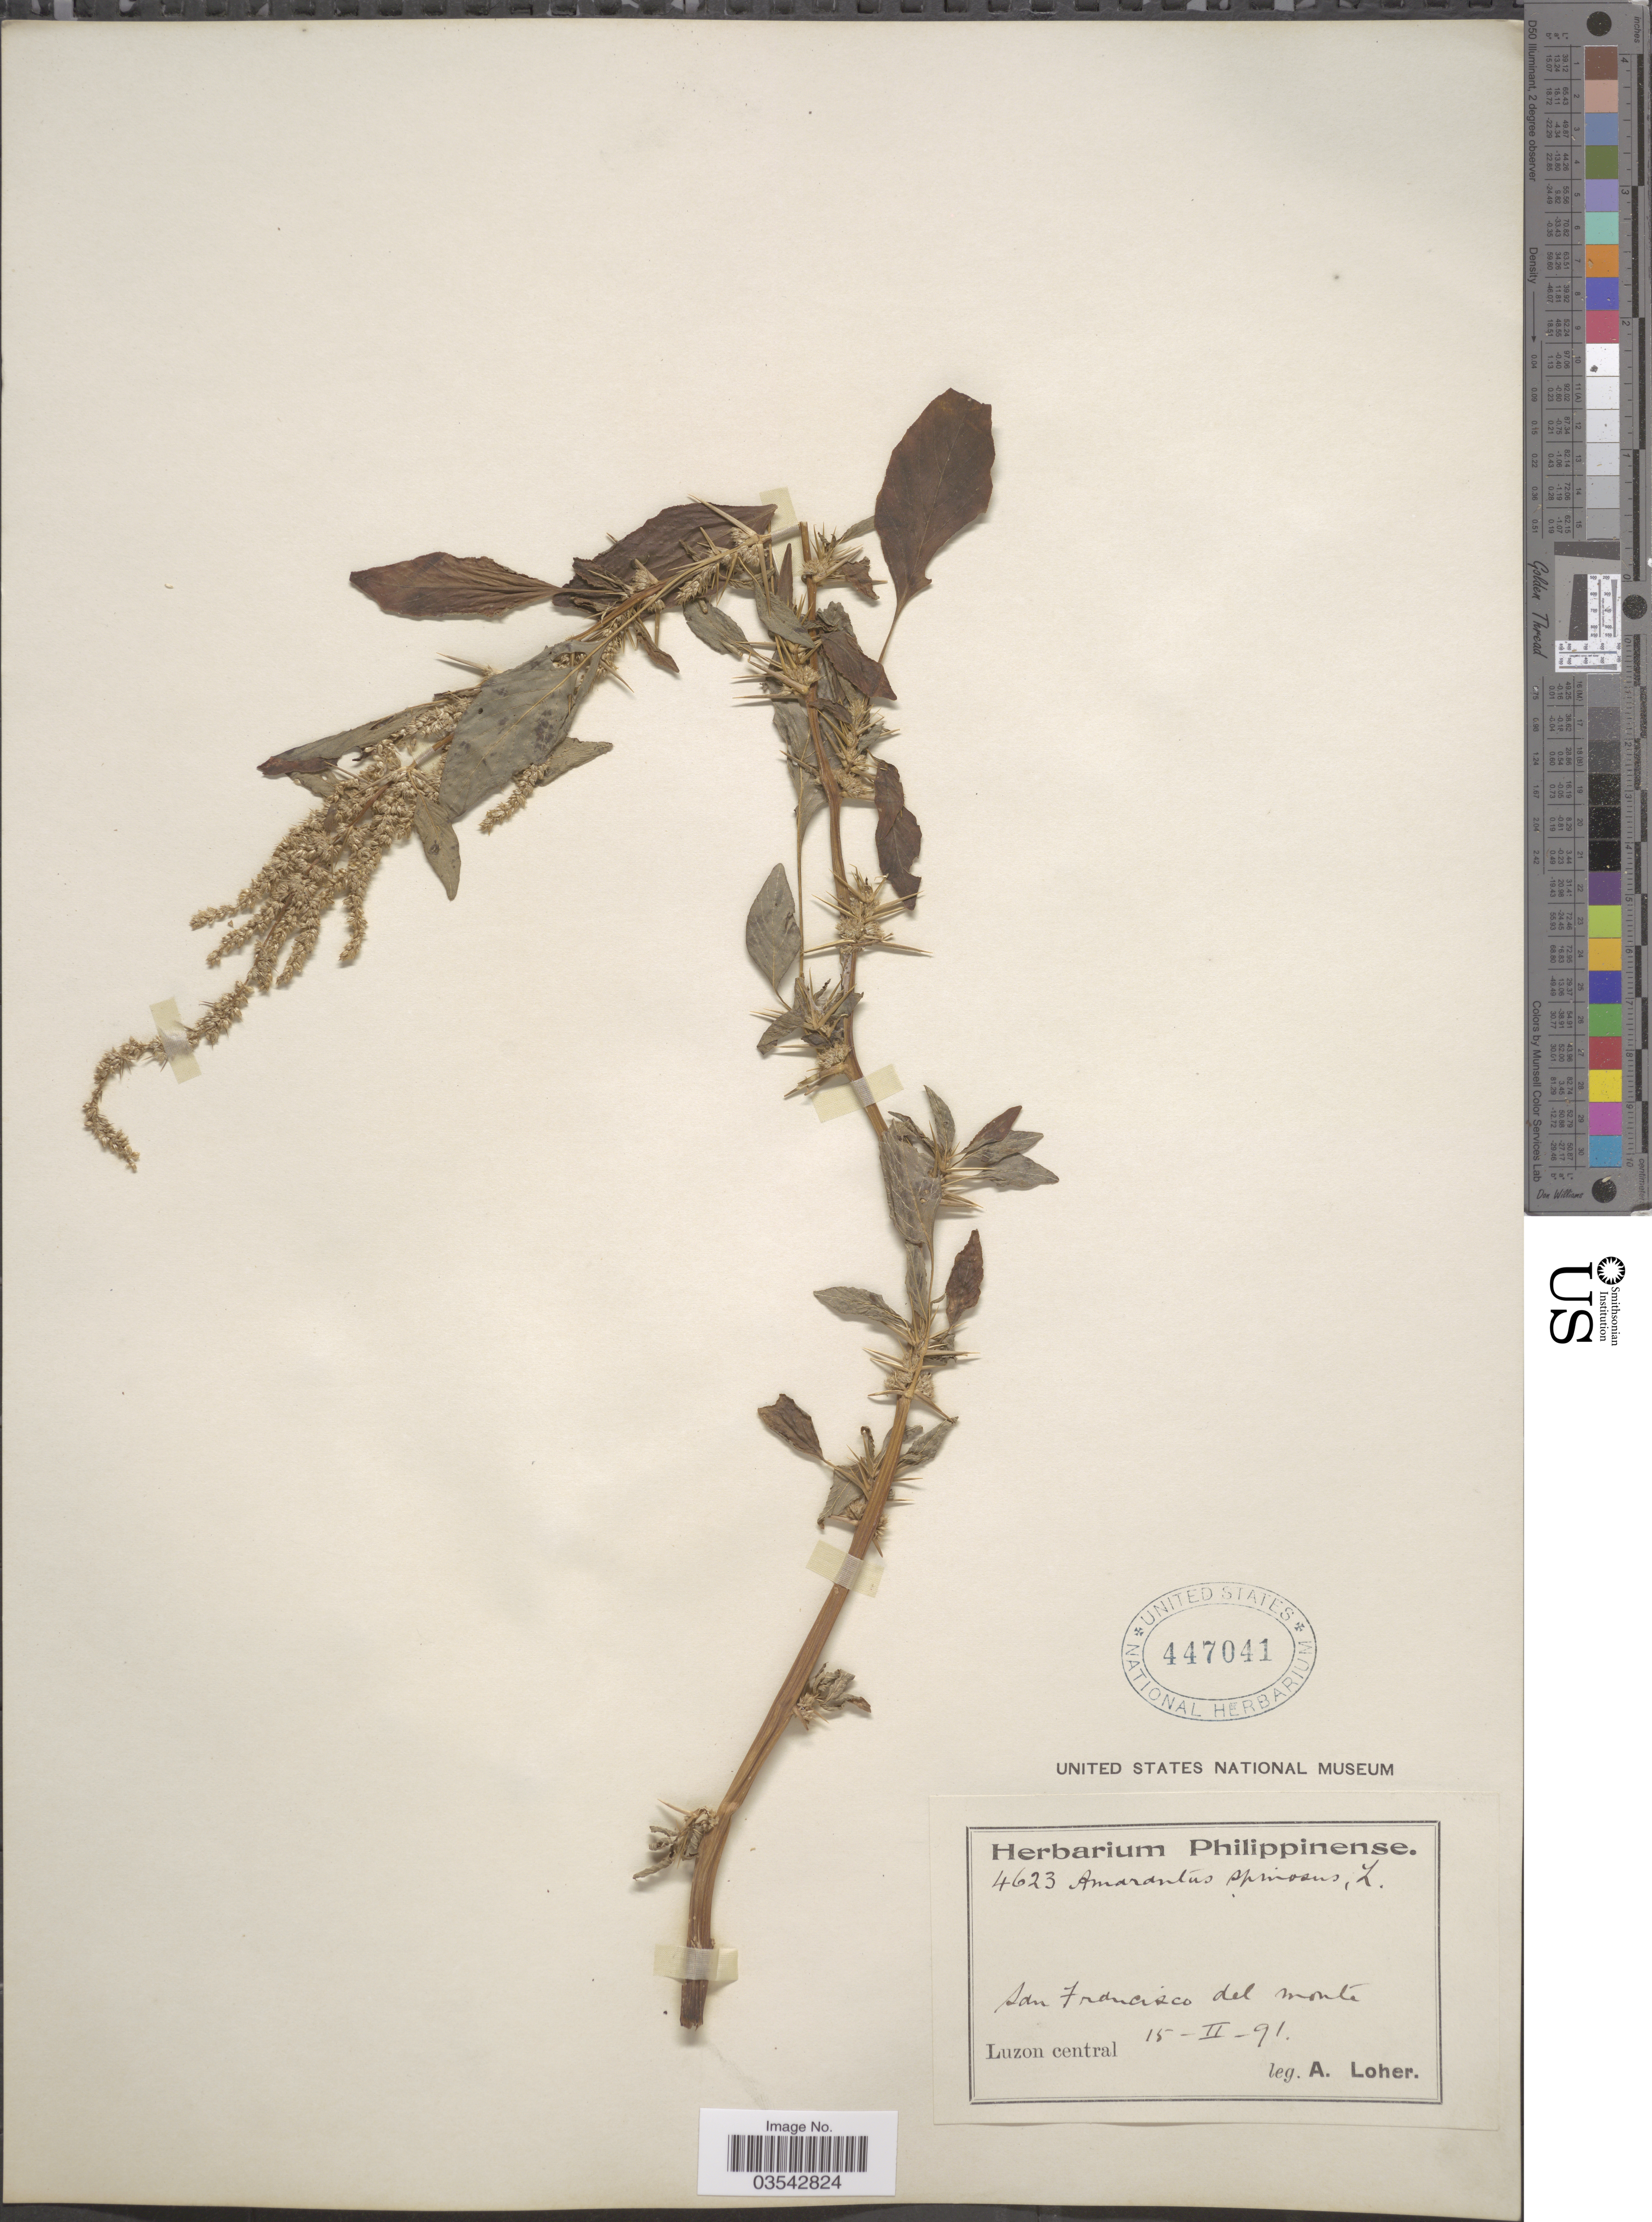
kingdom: Plantae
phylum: Tracheophyta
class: Magnoliopsida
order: Caryophyllales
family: Amaranthaceae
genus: Amaranthus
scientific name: Amaranthus spinosus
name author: L.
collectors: A. Loher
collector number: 4623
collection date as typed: Transcribed d/m/y: 15/2/91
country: Philippines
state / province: Central Luzon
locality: San Francisco del Monte. Luzon central.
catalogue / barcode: US 447041